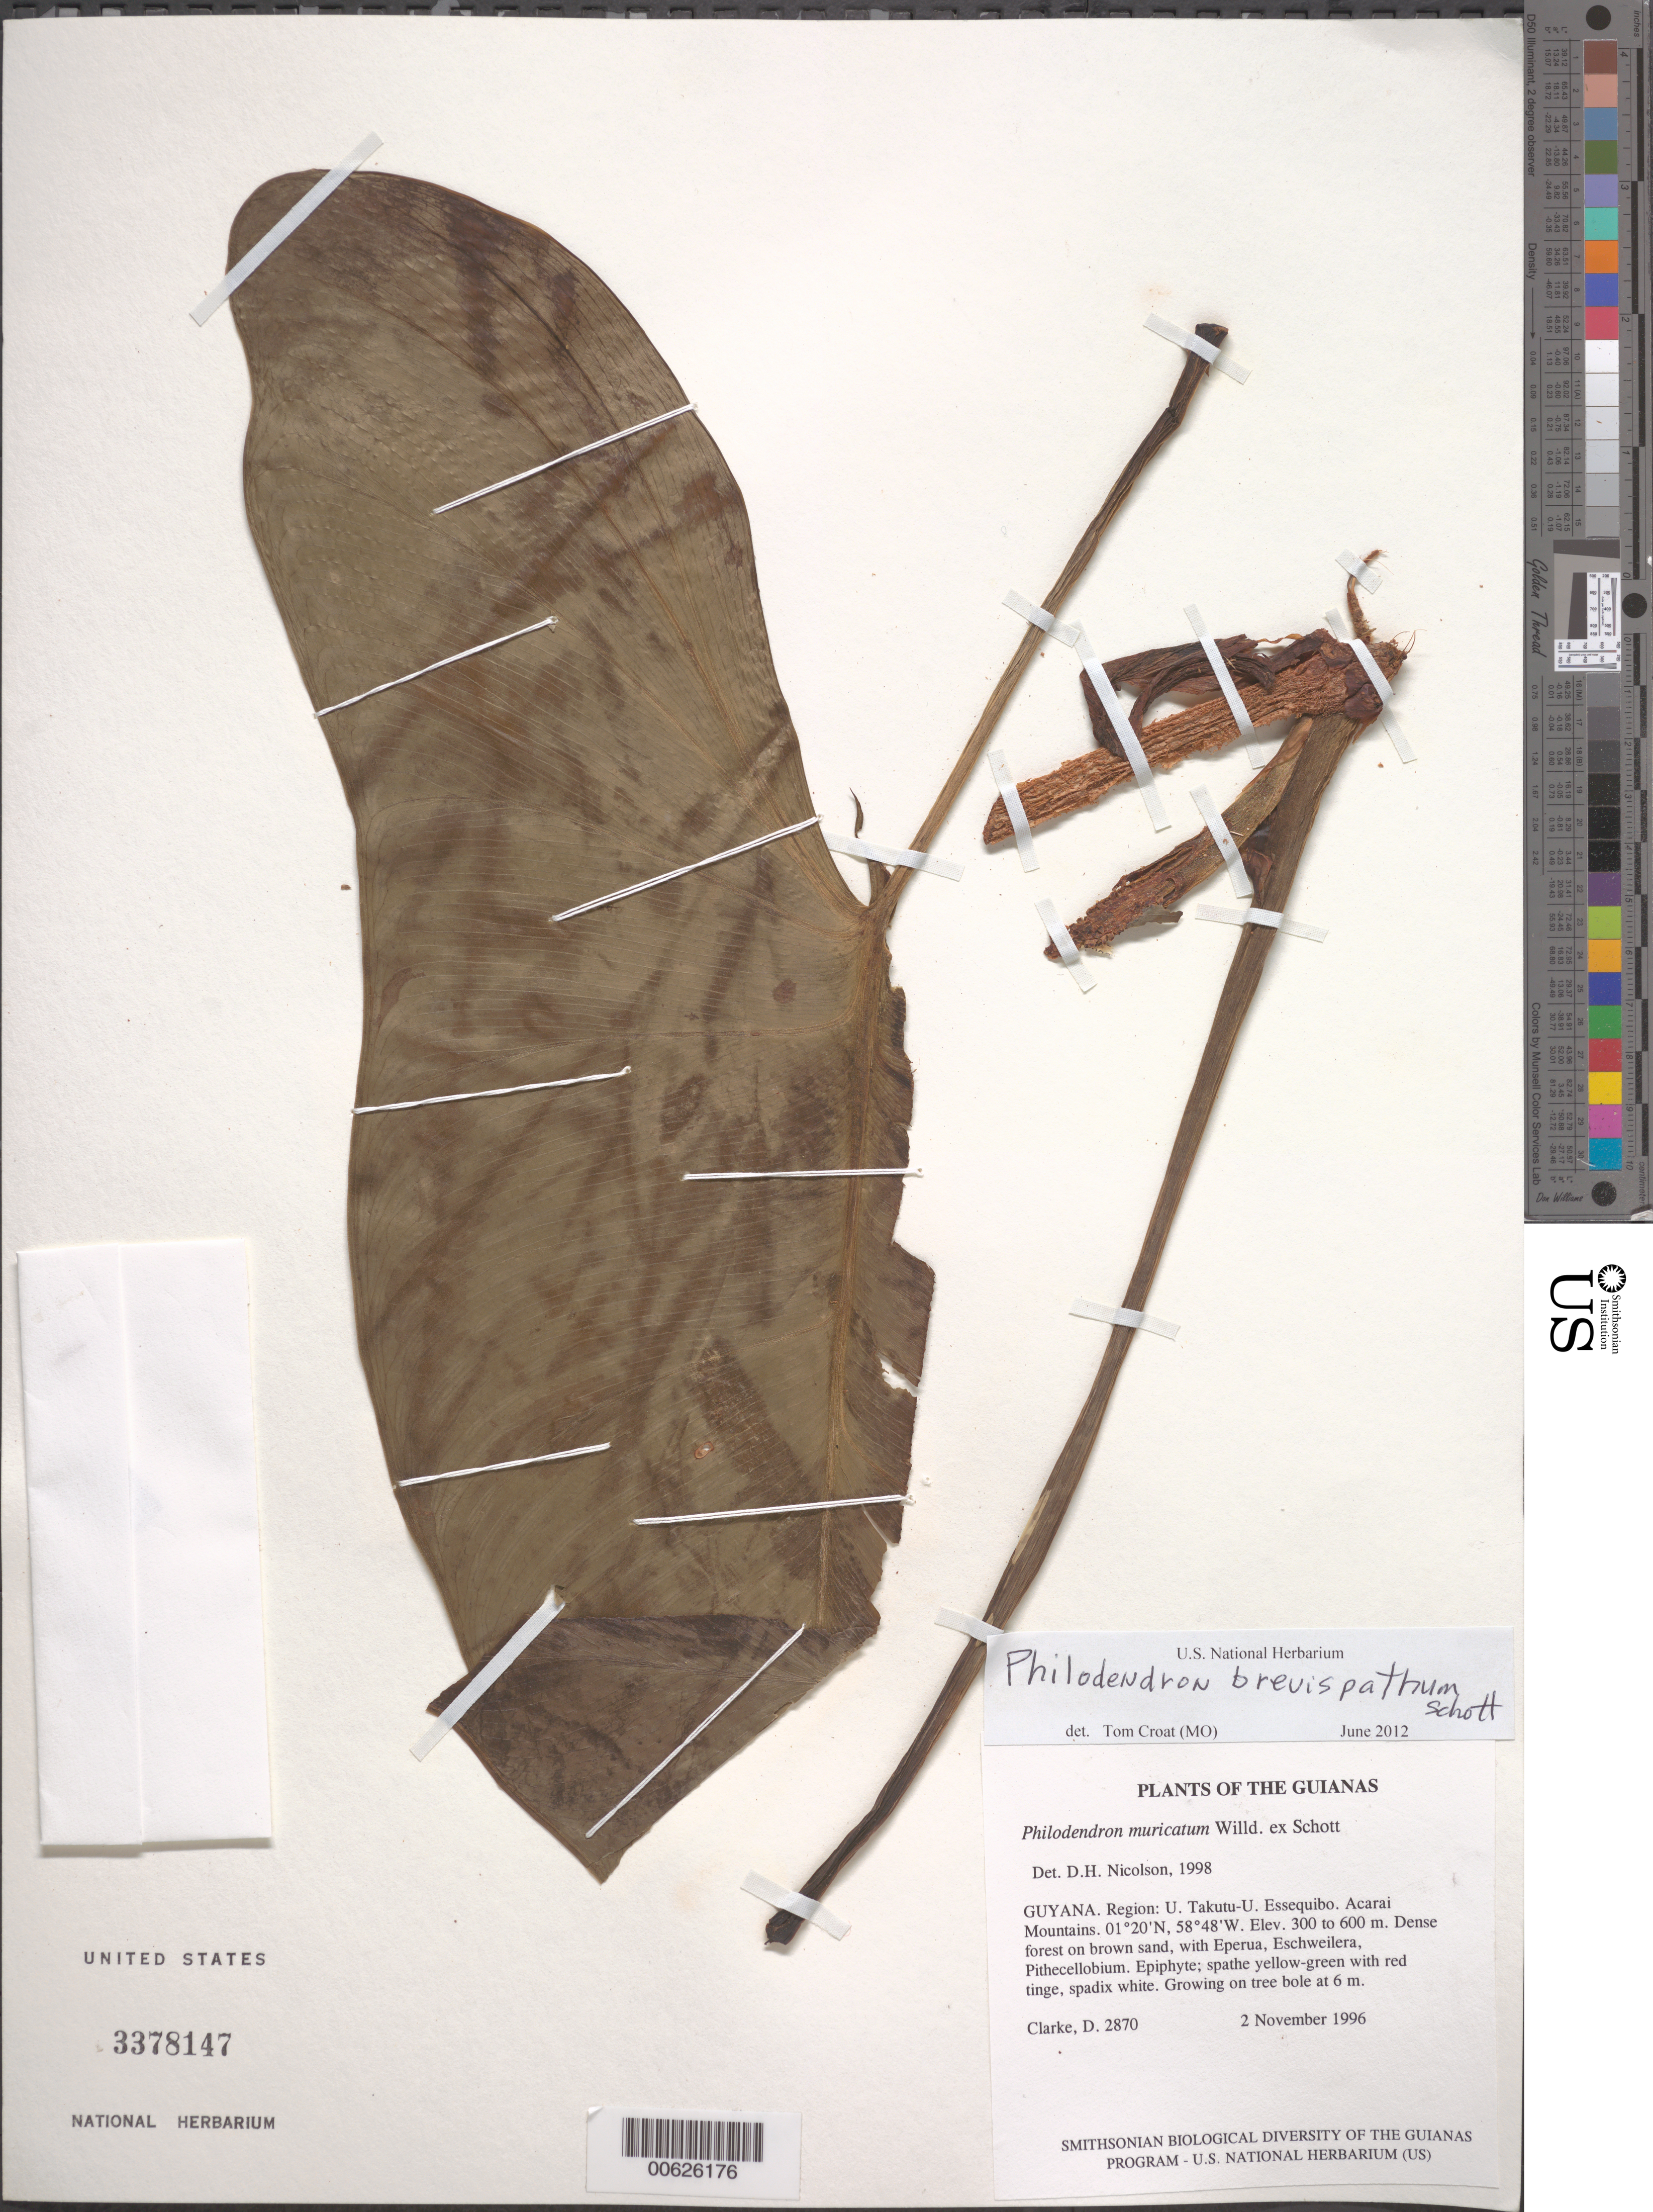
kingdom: Plantae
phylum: Tracheophyta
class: Liliopsida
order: Alismatales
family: Araceae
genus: Philodendron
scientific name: Philodendron muricatum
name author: Willd. ex Schott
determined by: Nicolson, Dan H.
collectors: H. D. Clarke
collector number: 2870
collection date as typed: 2 November 1996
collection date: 1996-11-02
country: Guyana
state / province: U. Takutu-U. Essequibo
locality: Acarai Mountains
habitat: Dense forest on brown sand, with Eperua, Eschweilera, Pithecellobium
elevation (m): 300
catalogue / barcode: US 3378147